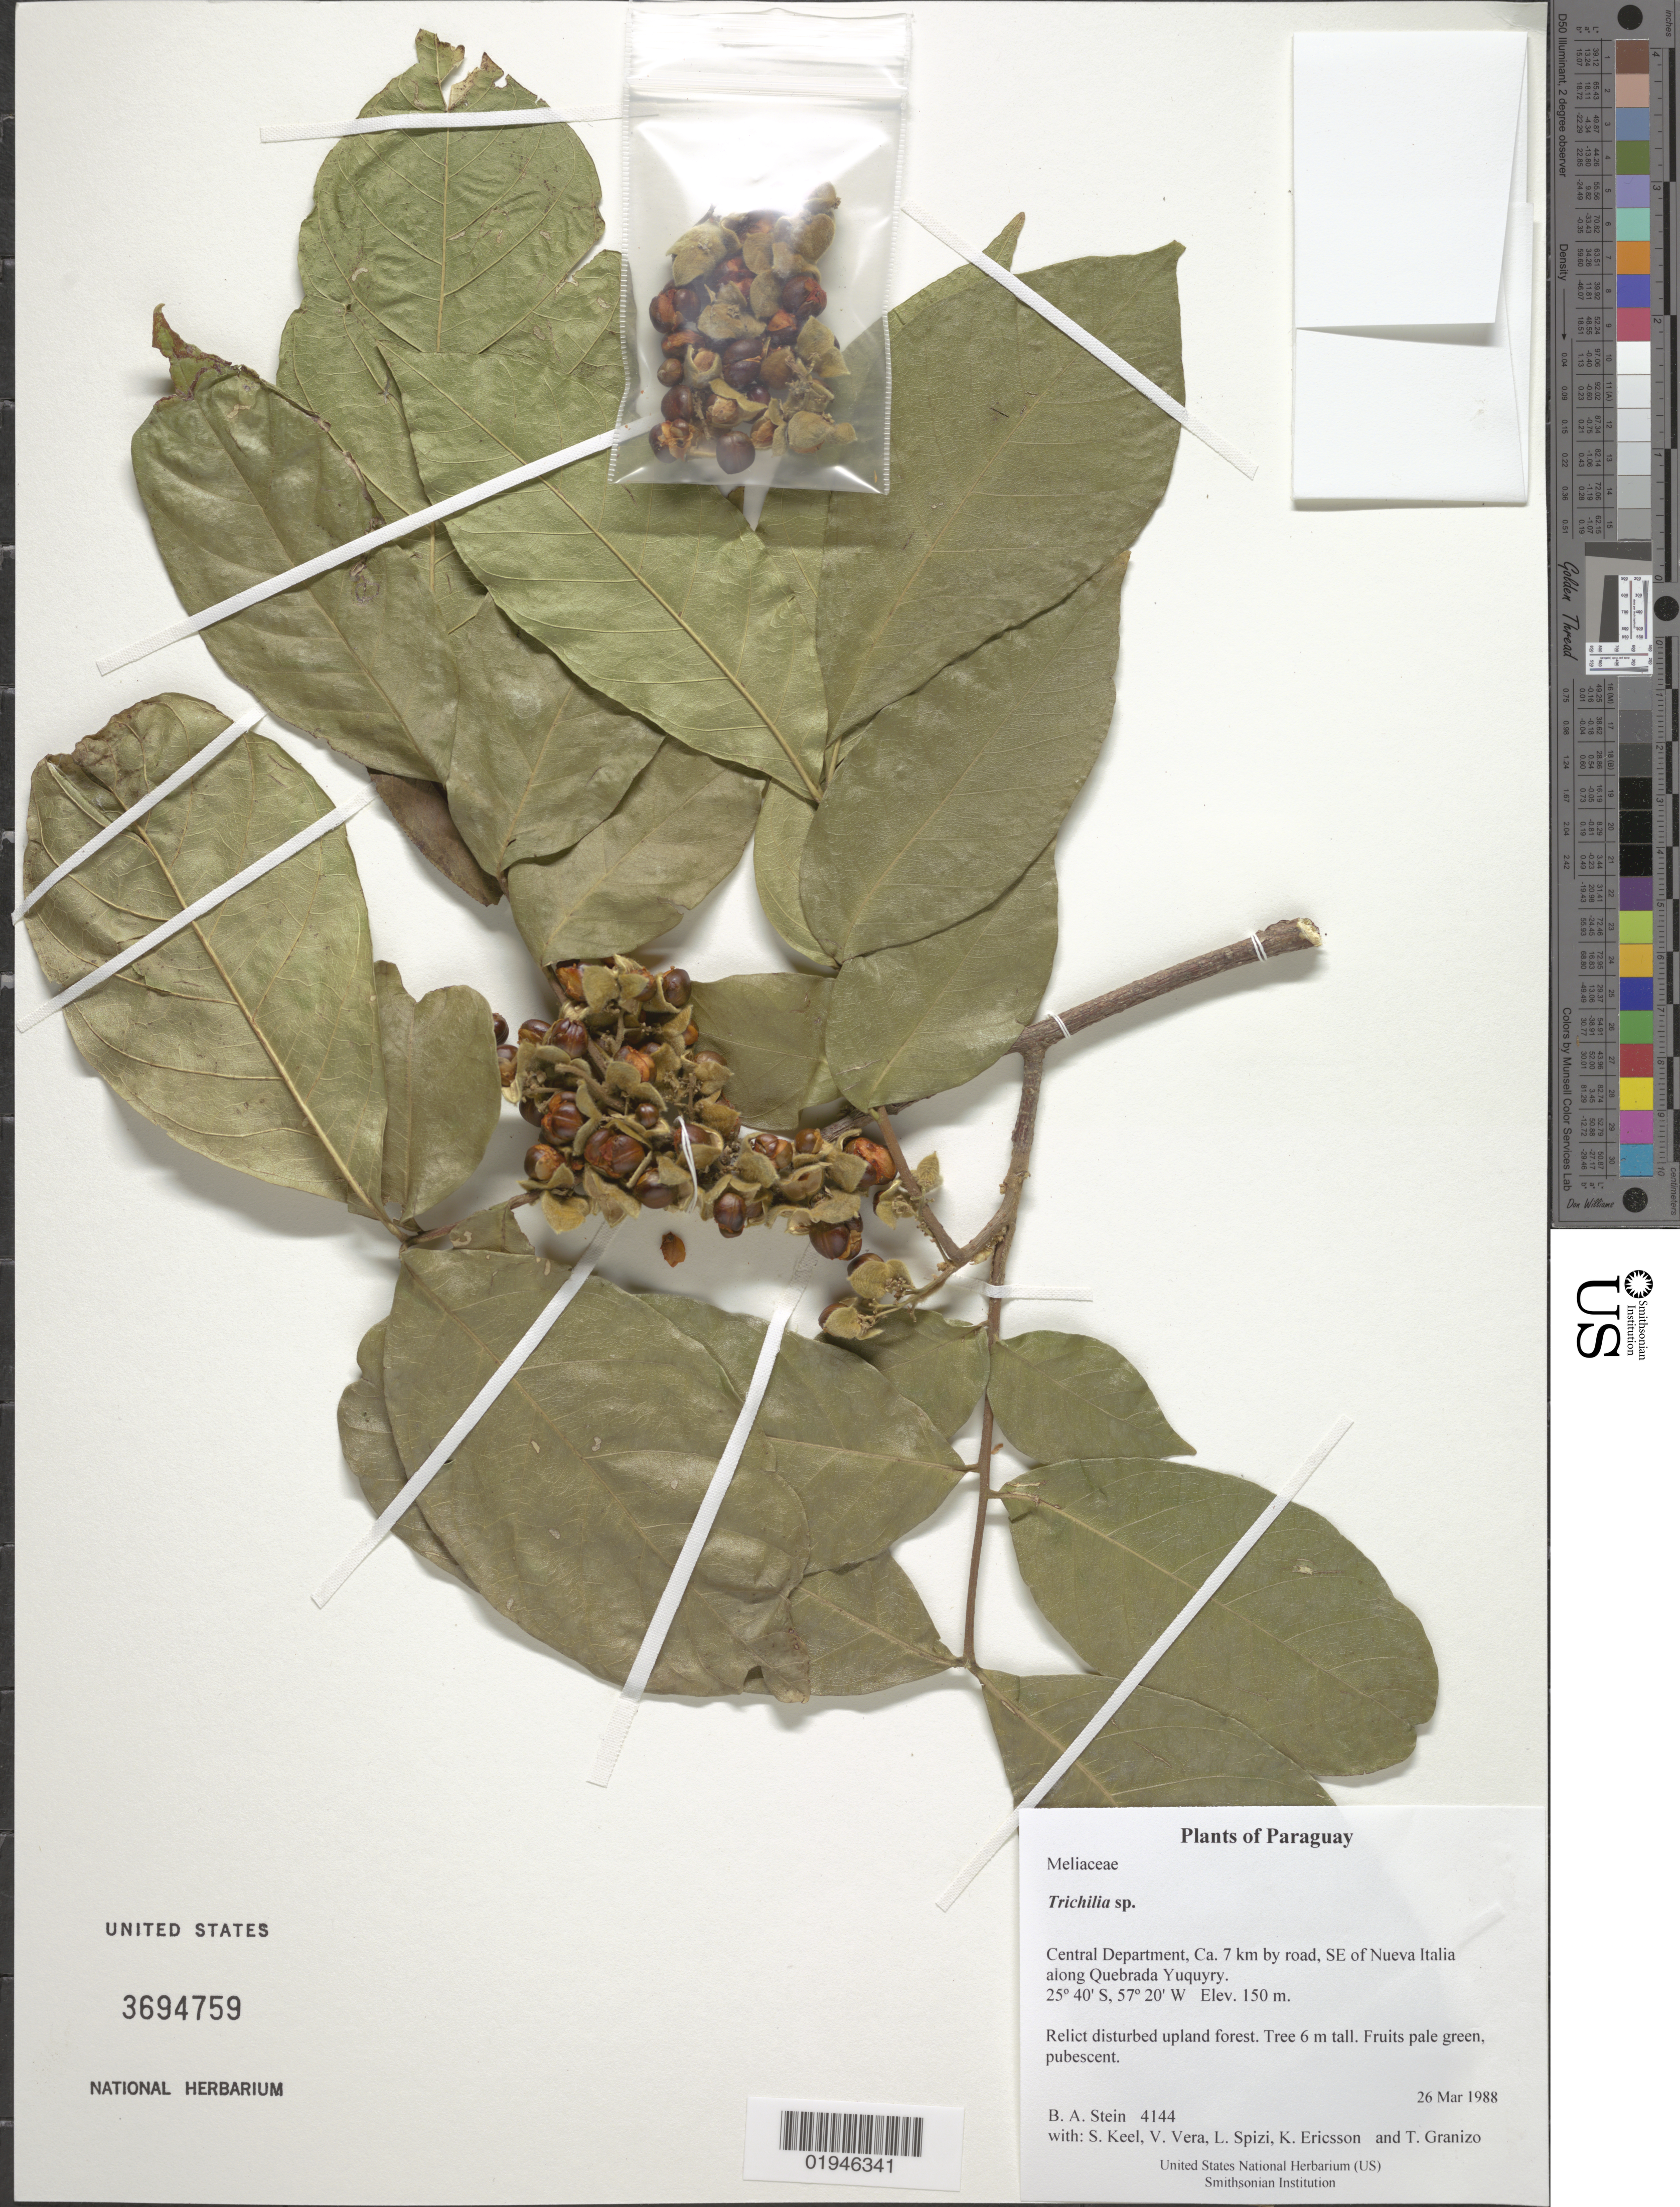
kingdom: Plantae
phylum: Tracheophyta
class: Magnoliopsida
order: Sapindales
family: Meliaceae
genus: Trichilia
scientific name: Trichilia sp.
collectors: B. A. Stein, S. Keel, V. Vera, L. Spizi, K. Ericsson & T. Granizo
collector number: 4144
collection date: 1988-03-26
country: Paraguay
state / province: Central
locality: Ca. 7 km by road, SE of Nueva Italia along Quebrada Yuguyry.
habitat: Relict disturbed upland forest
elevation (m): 150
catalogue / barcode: US 3694759